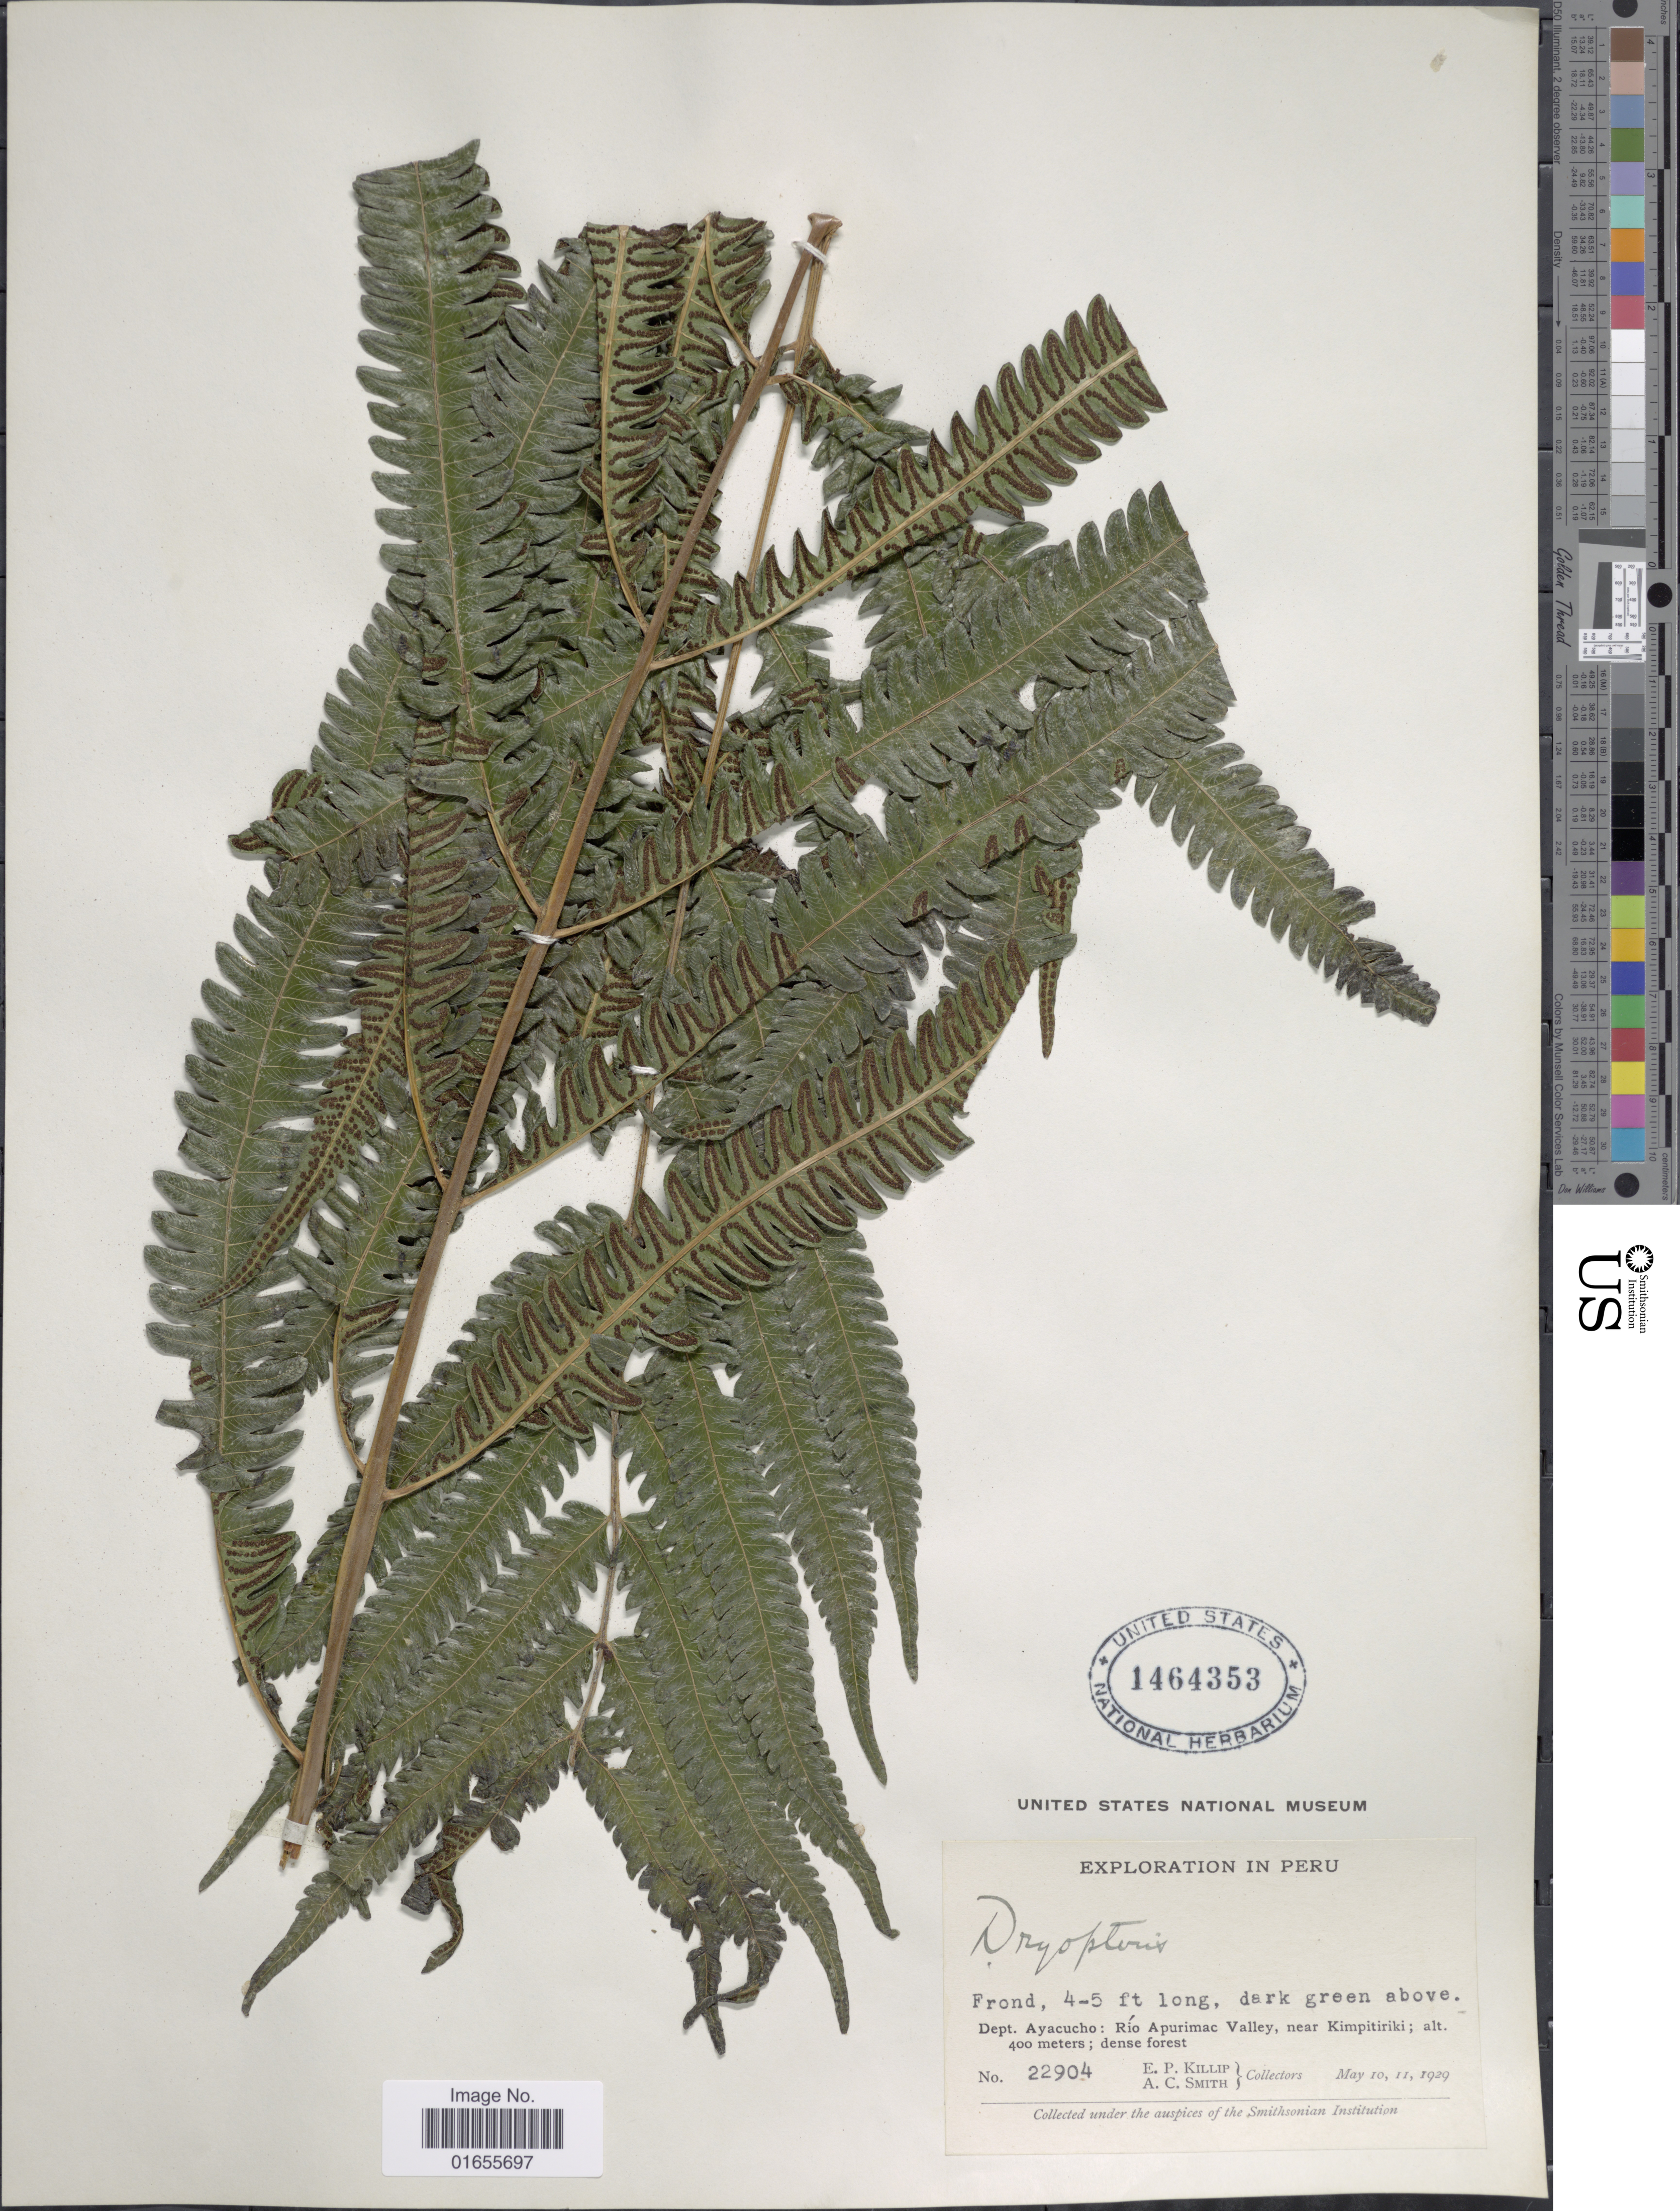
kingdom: Plantae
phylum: Tracheophyta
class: Polypodiopsida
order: Polypodiales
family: Thelypteridaceae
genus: Goniopteris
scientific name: Goniopteris tristis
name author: (Kuntze) Brade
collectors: E. P. Killip & A. C. Smith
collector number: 22904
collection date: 1929-05-10/1929-05-11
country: Peru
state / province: Ayacucho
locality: Rio Apurimac Valley, near Kimpitiriki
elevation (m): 400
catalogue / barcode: US 1464353